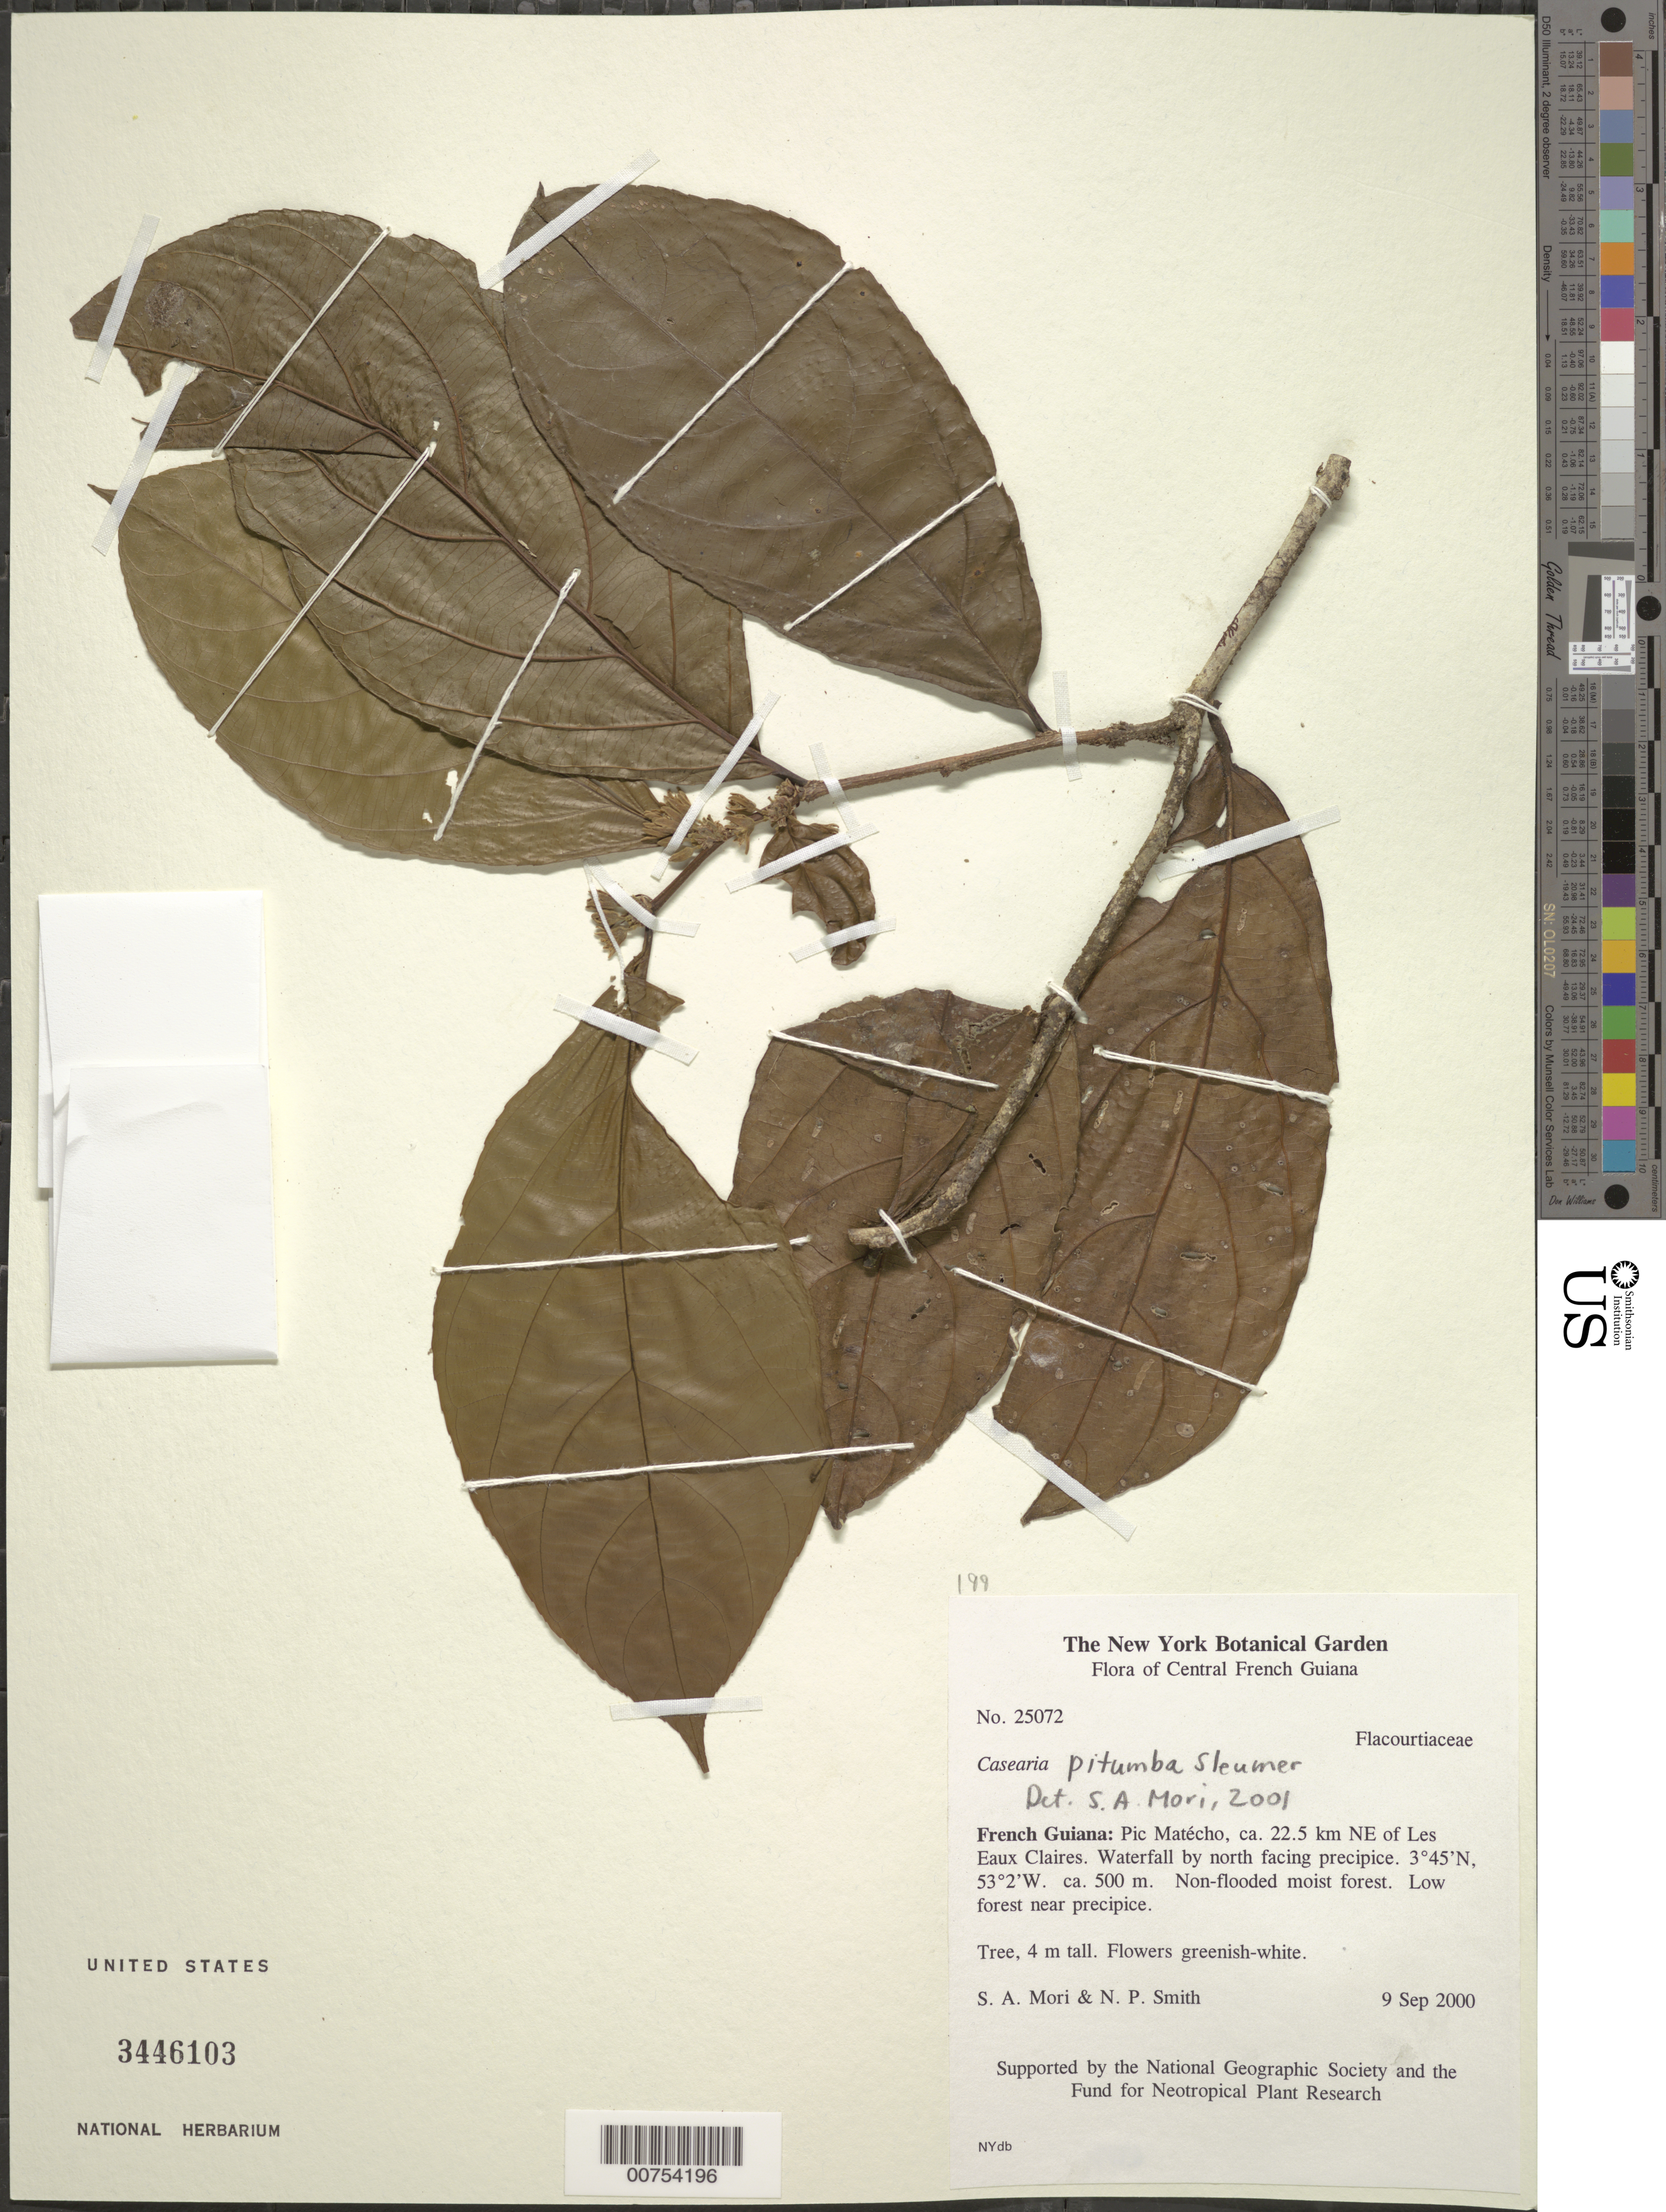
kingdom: Plantae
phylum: Tracheophyta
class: Magnoliopsida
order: Malpighiales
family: Salicaceae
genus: Casearia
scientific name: Casearia pitumba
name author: Sleumer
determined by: Mori, Scott A.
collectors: S. Mori & N. Smith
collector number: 25072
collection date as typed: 9-Sep-00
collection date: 2000-09-09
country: French Guiana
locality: Pic Matécho, ca 22.5 km NE of Les Eaux Claires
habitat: Non flooded moist forest; low forest near precipice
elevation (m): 500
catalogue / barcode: US 3446103